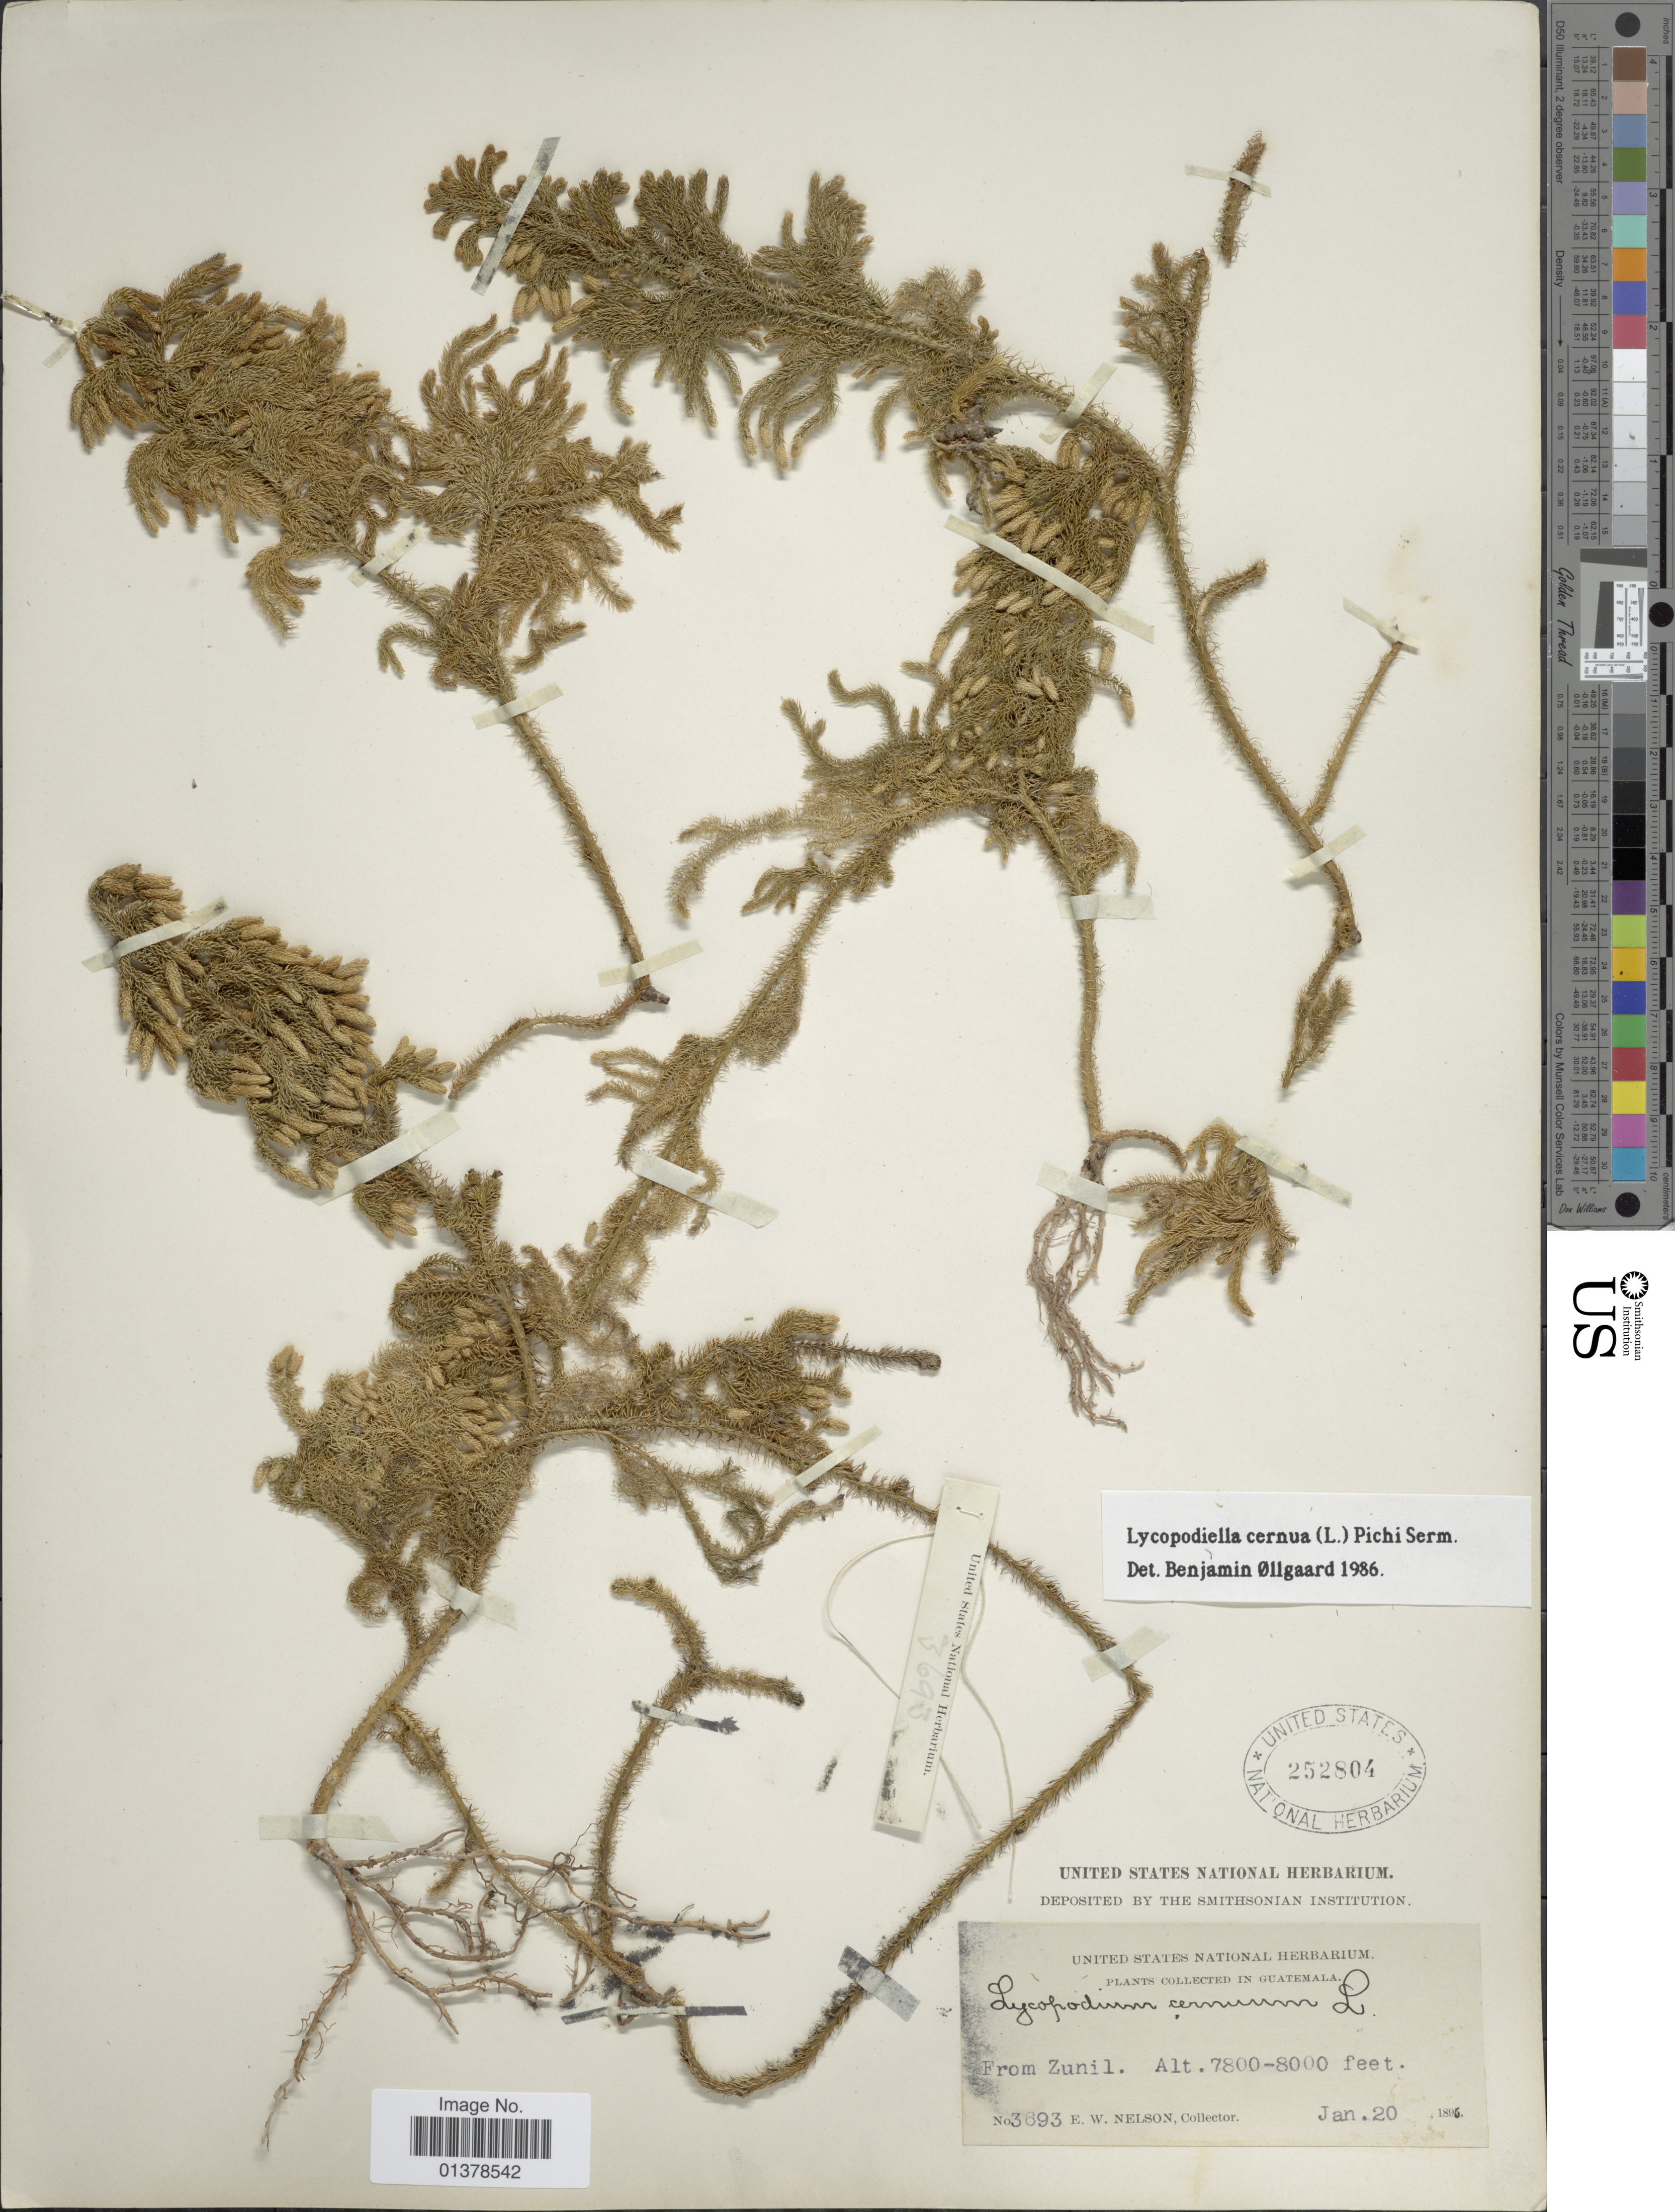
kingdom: Plantae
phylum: Tracheophyta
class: Lycopodiopsida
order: Lycopodiales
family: Lycopodiaceae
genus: Palhinhaea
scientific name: Palhinhaea cernua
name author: (L.) Vasc. & Franco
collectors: E. W. Nelson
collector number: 3693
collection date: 1896-01-20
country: Guatemala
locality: Near Zunil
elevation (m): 2377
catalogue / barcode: US 252804